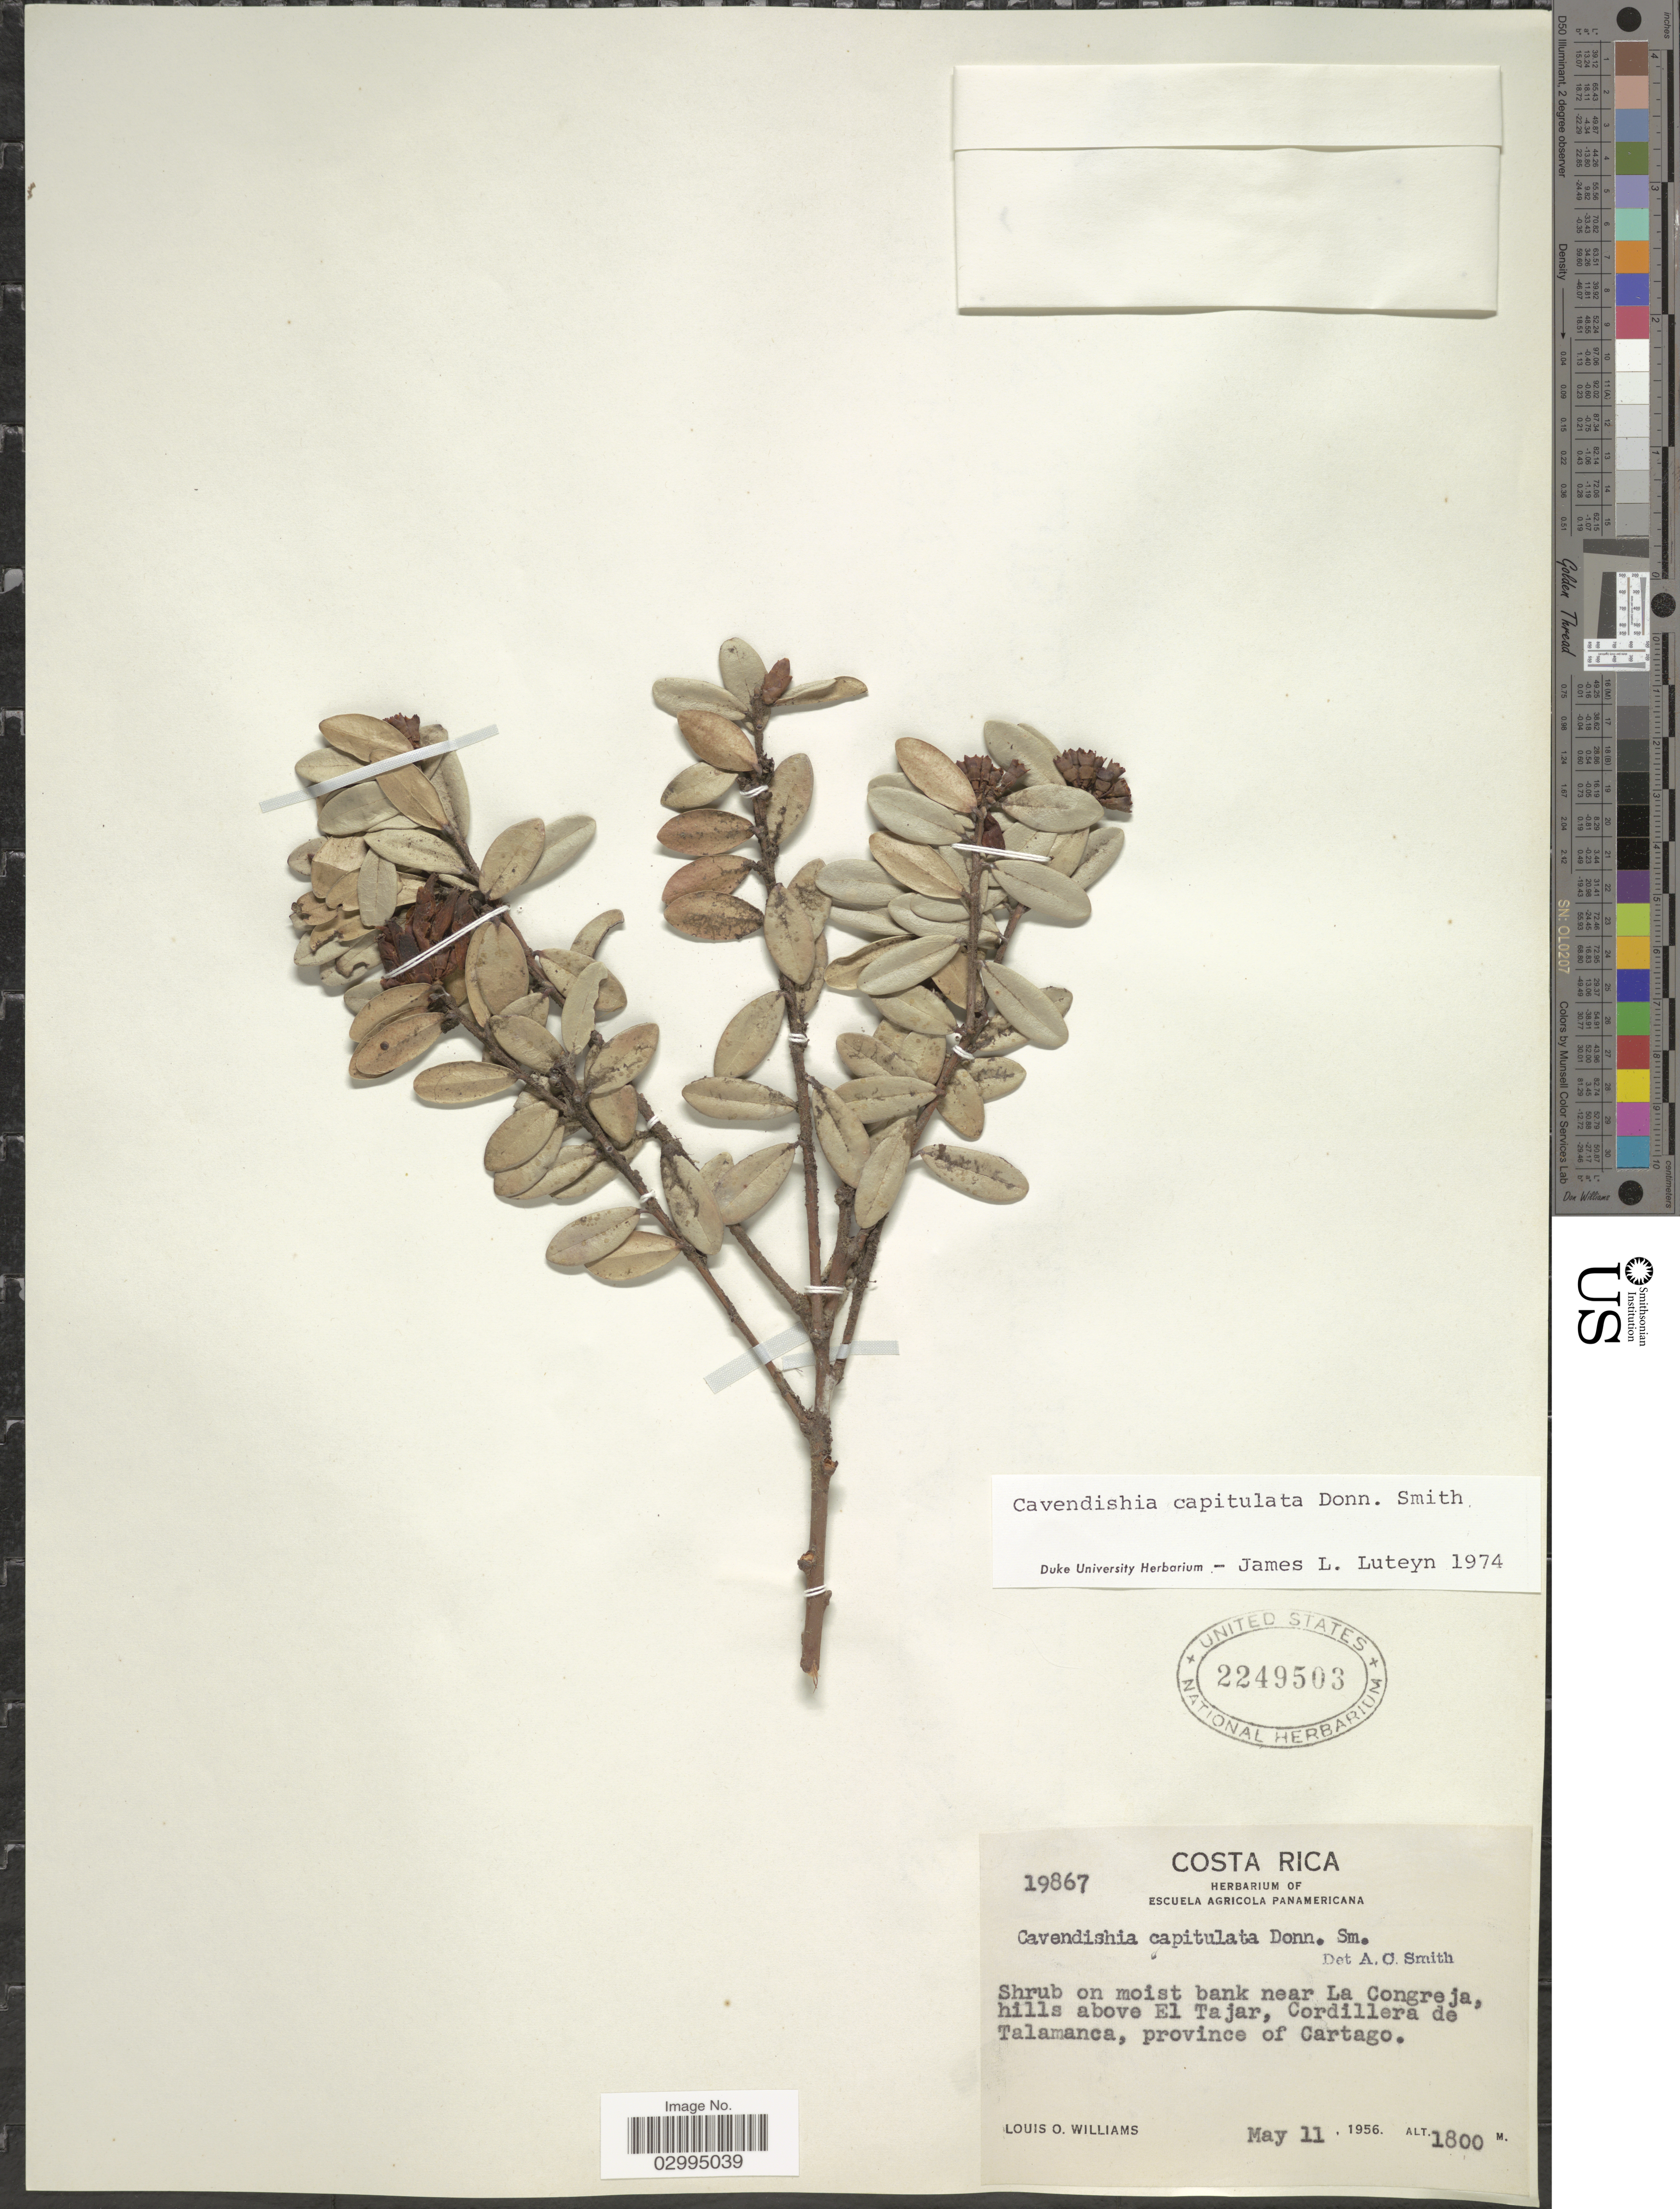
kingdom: Plantae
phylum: Tracheophyta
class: Magnoliopsida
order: Ericales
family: Ericaceae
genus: Cavendishia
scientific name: Cavendishia capitulata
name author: Donn. Sm.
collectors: L. O. Williams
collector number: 19867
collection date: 1956-05-11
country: Costa Rica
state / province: Cartago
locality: Near La Congreja, hills above El Tajar, Cordillera de Talamanca, province of Cartago.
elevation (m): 1800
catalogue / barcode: US 2249503